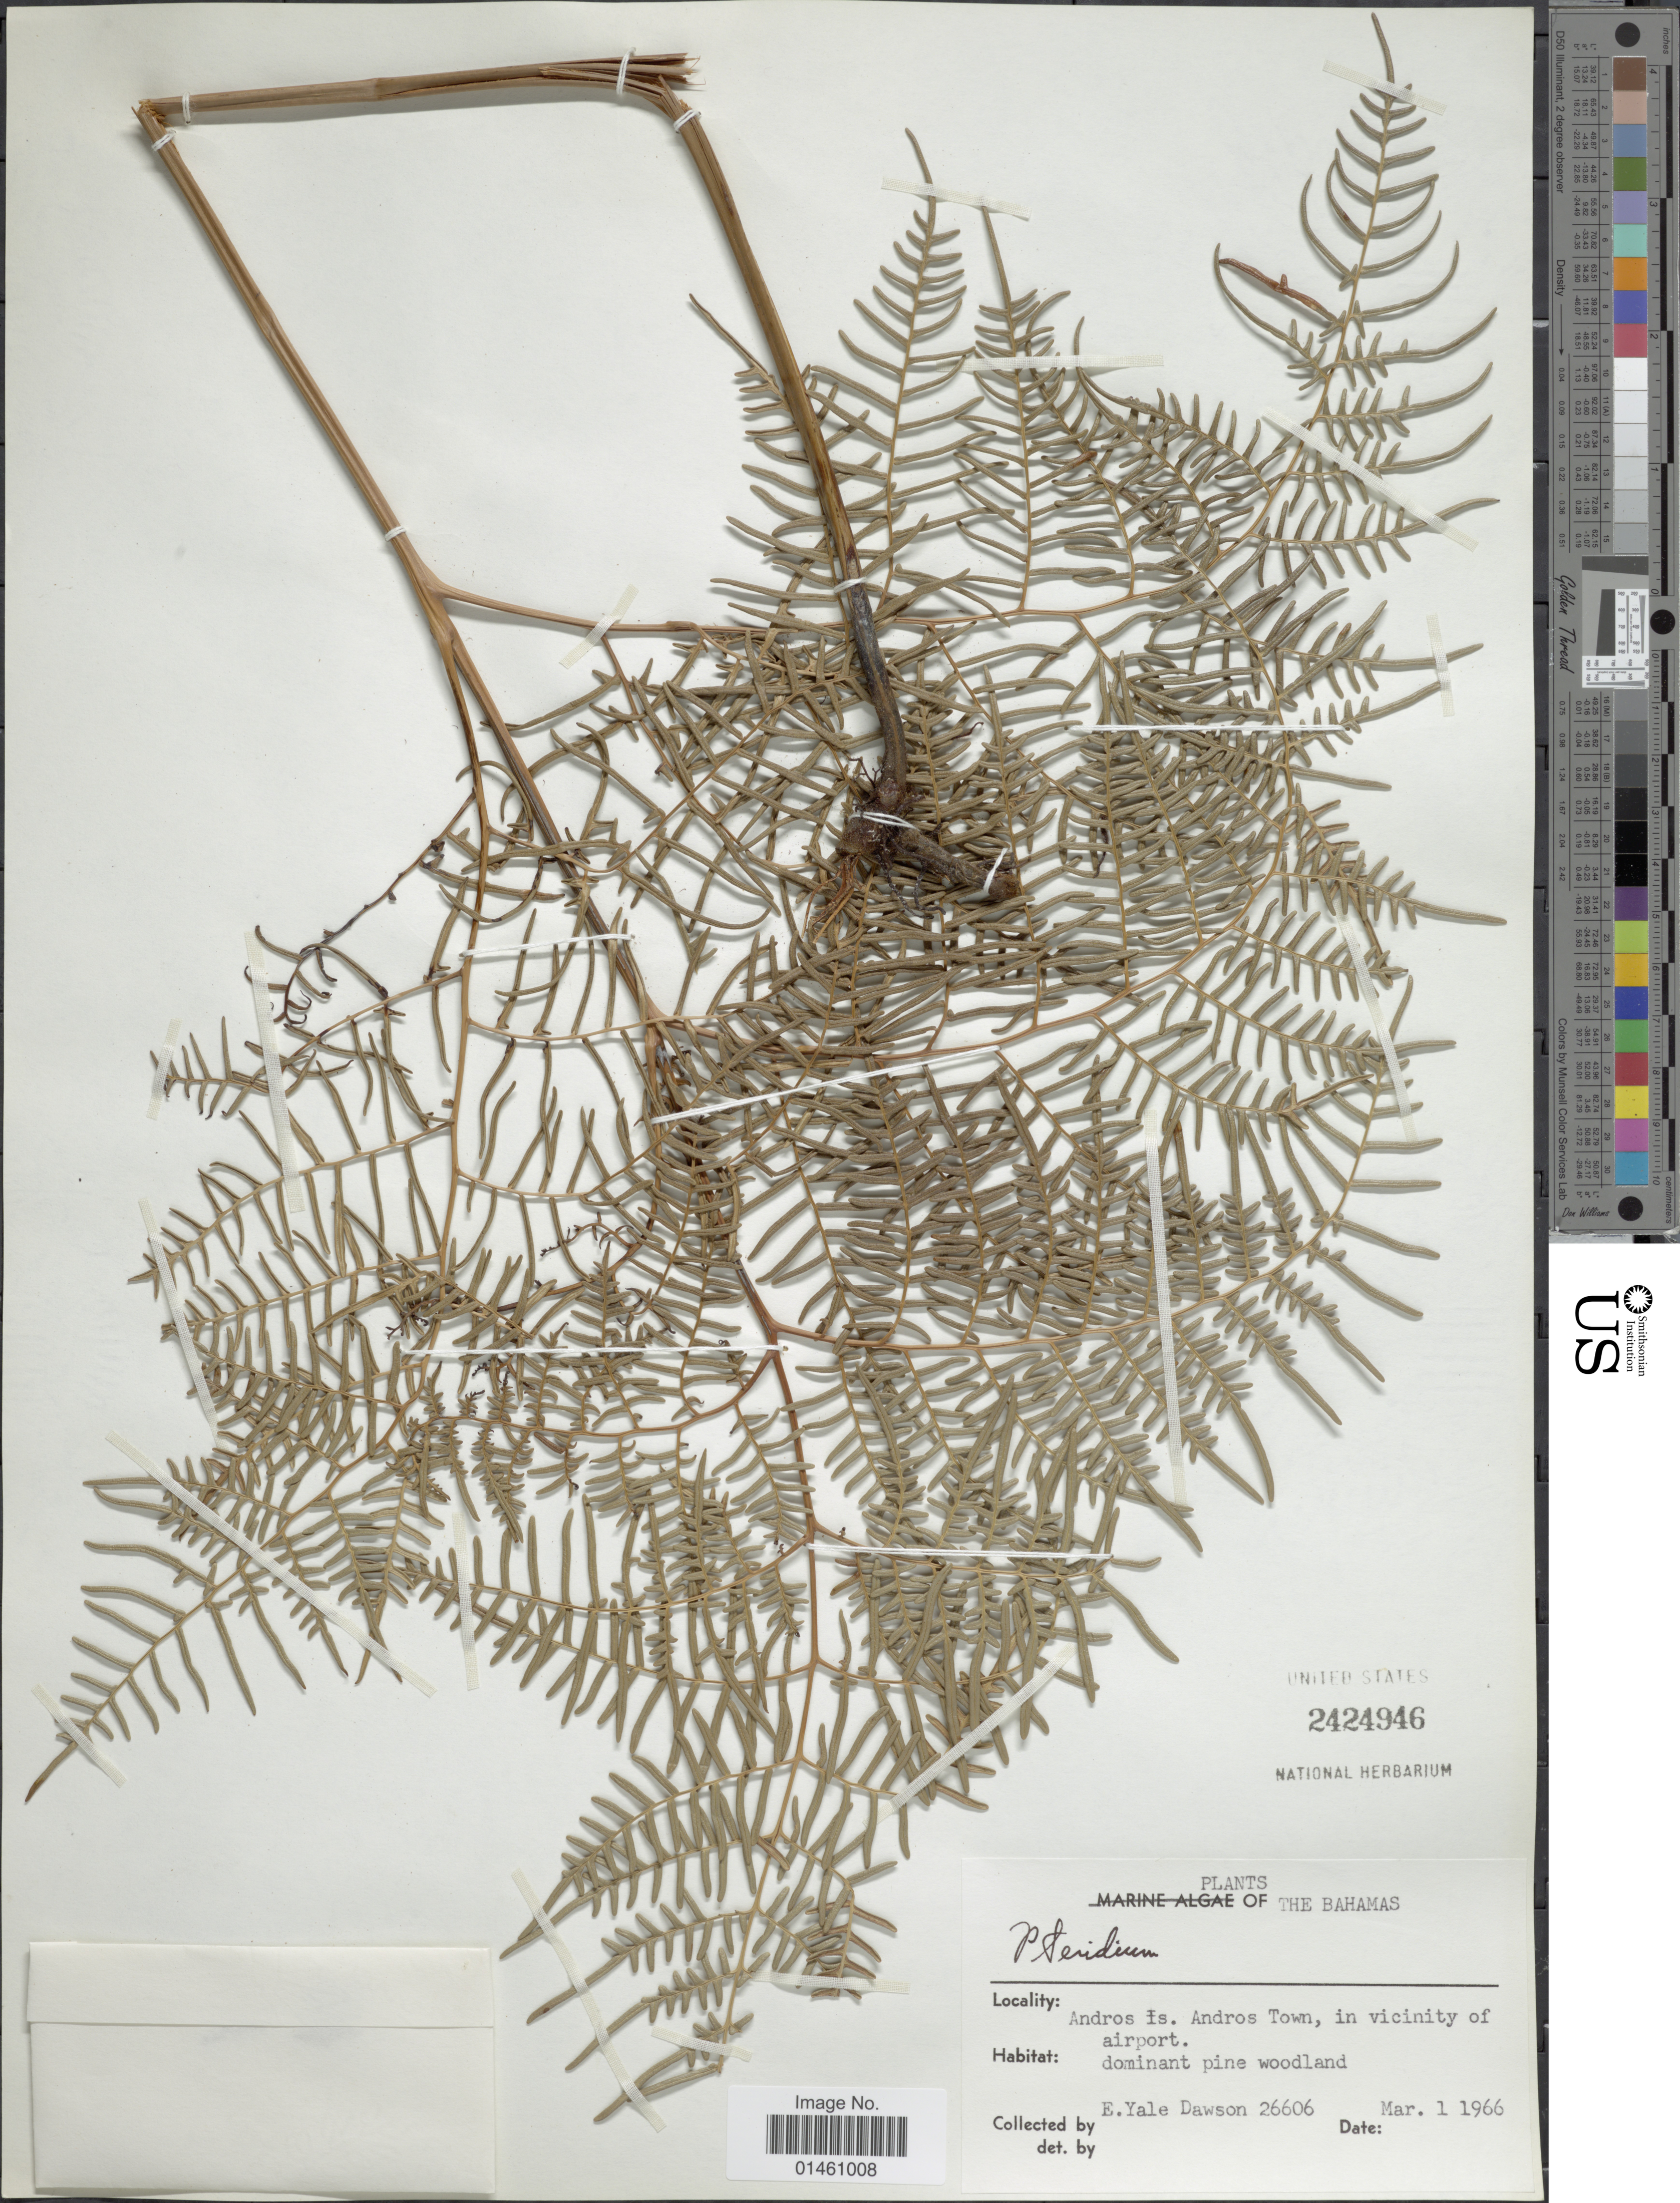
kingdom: Plantae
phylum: Tracheophyta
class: Polypodiopsida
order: Polypodiales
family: Dennstaedtiaceae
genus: Pteridium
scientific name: Pteridium caudatum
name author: (L.) Maxon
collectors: N. Yensen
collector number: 26606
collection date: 1966-03-01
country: Bahamas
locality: Andos Is., Andros Town, in vicinity of airport.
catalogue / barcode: US 2424946